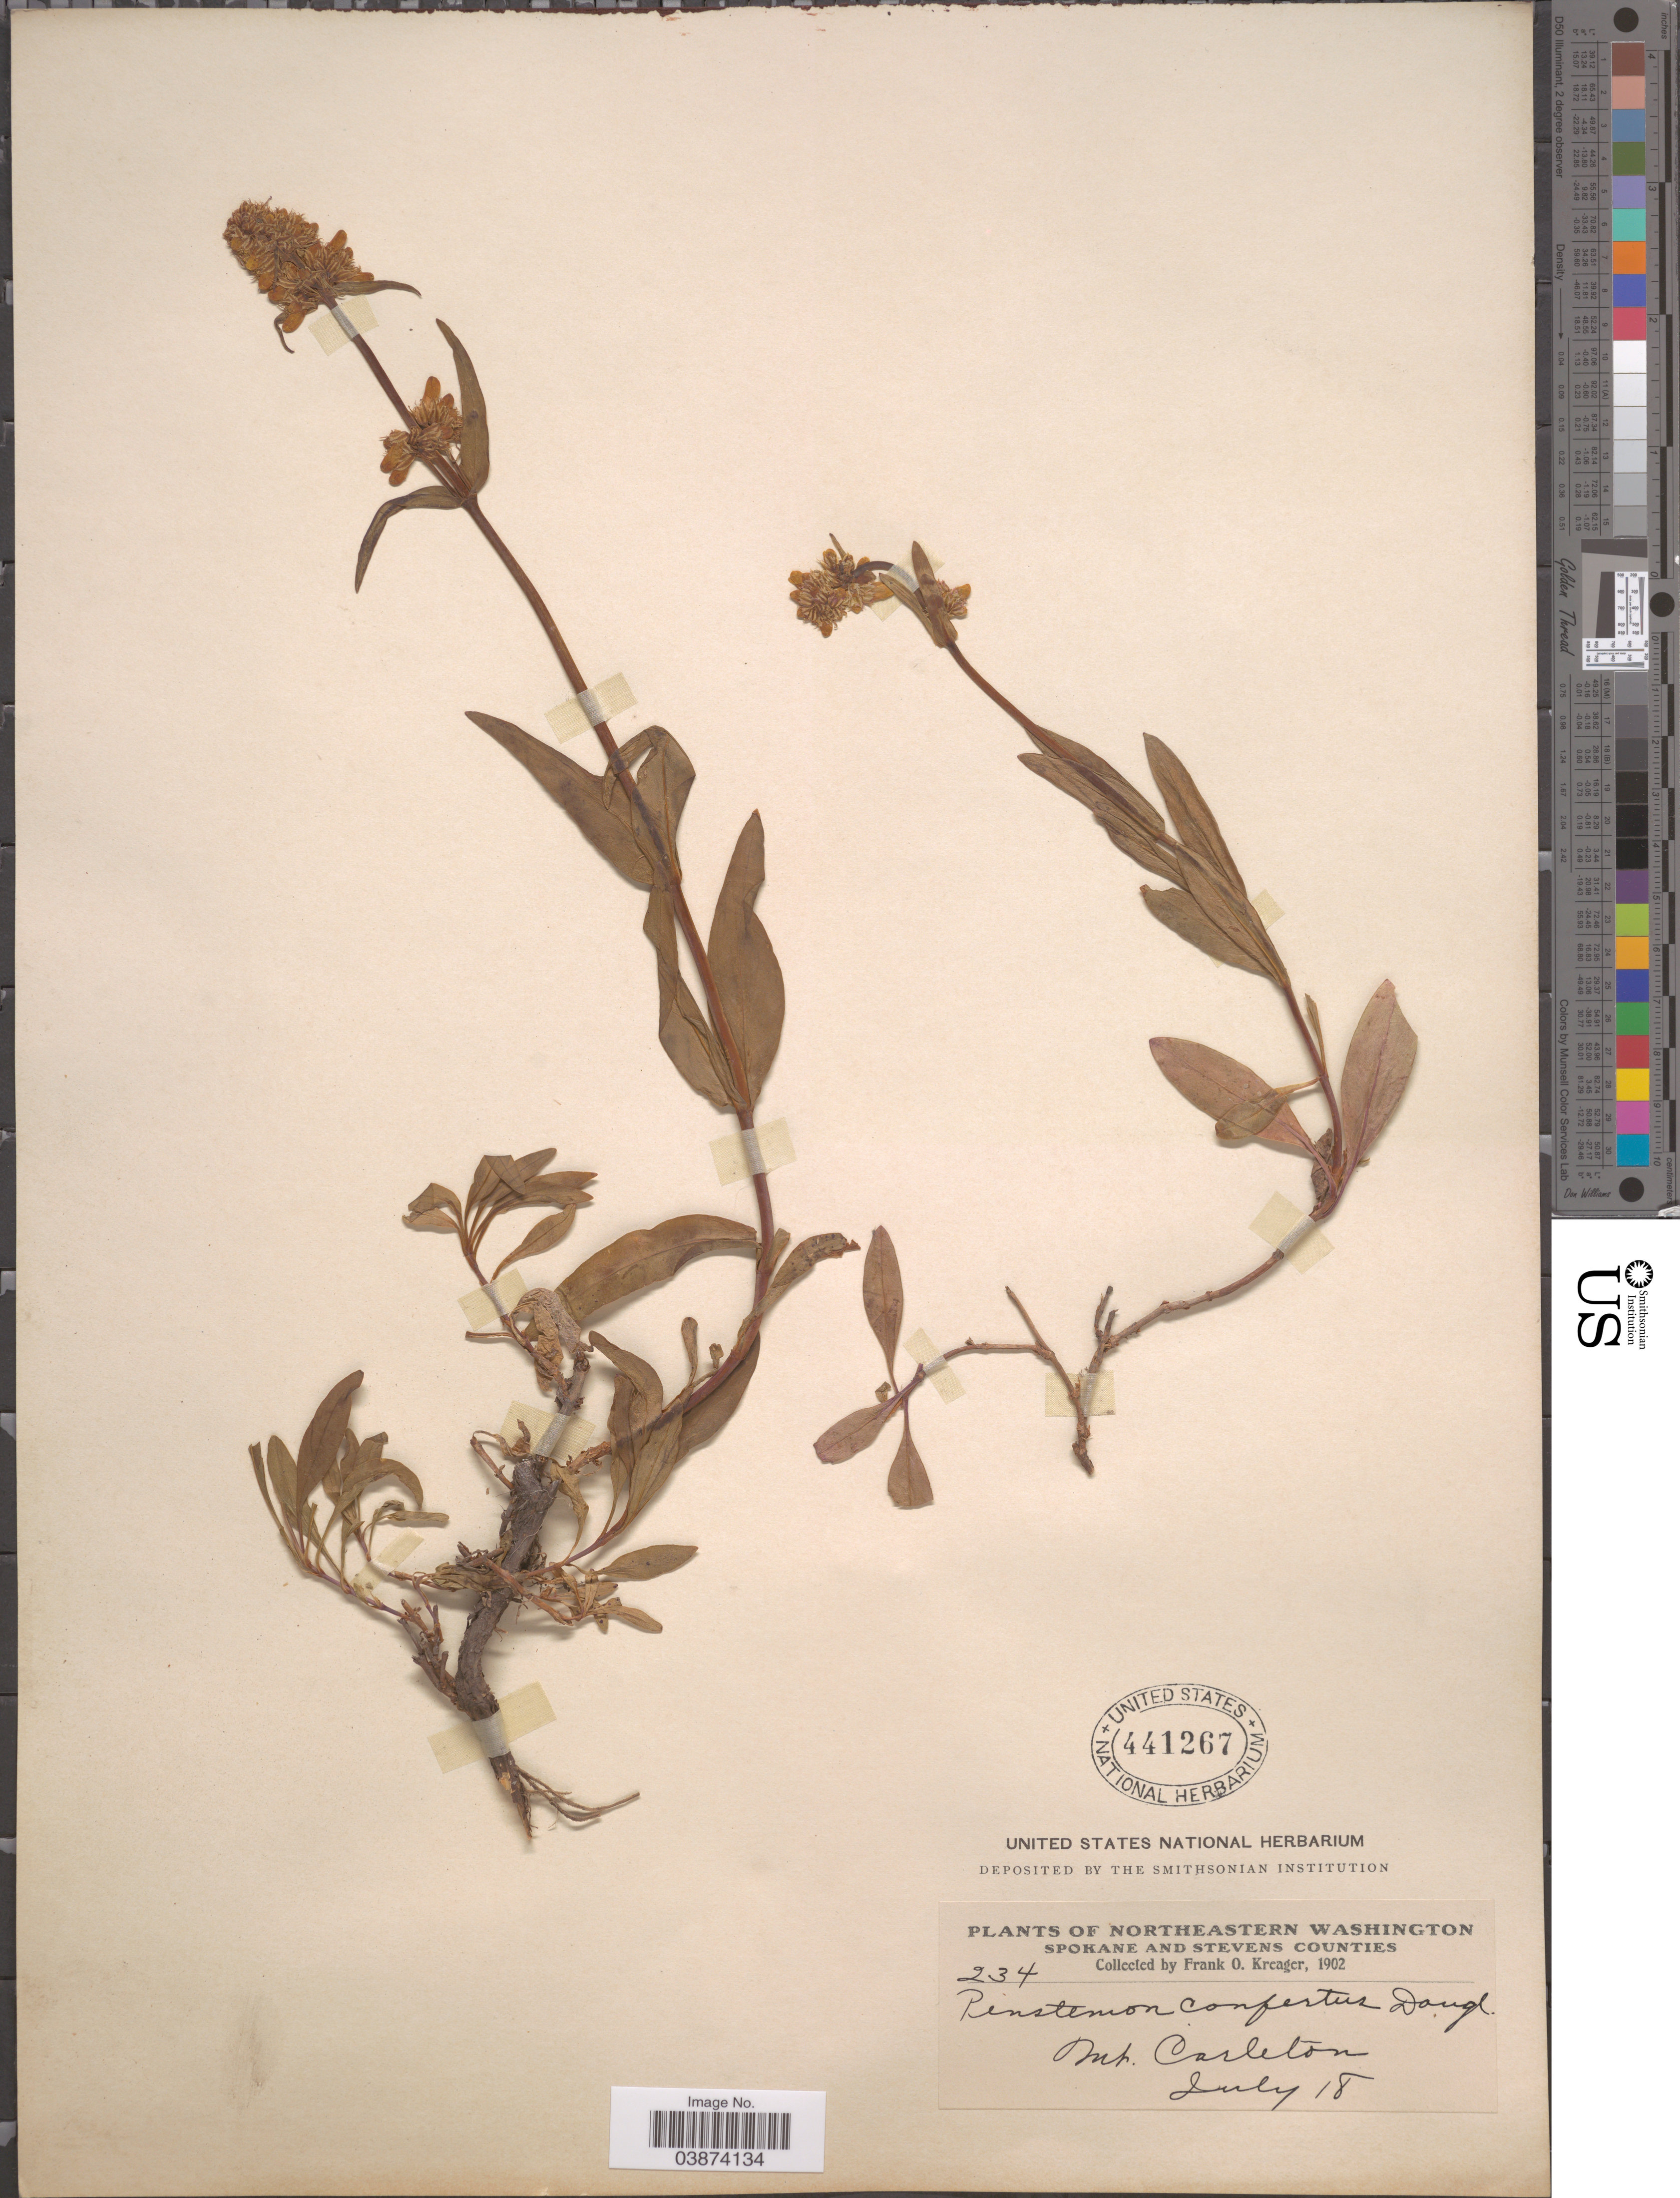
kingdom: Plantae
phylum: Tracheophyta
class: Magnoliopsida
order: Lamiales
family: Plantaginaceae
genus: Penstemon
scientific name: Penstemon confertus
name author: Douglas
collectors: F. Kreager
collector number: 234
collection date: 1902-07-18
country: United States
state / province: Washington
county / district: Spokane / Stevens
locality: Northeastern Washington. Spokane and Stevens Counties. Mt. Carleton.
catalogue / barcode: US 441267